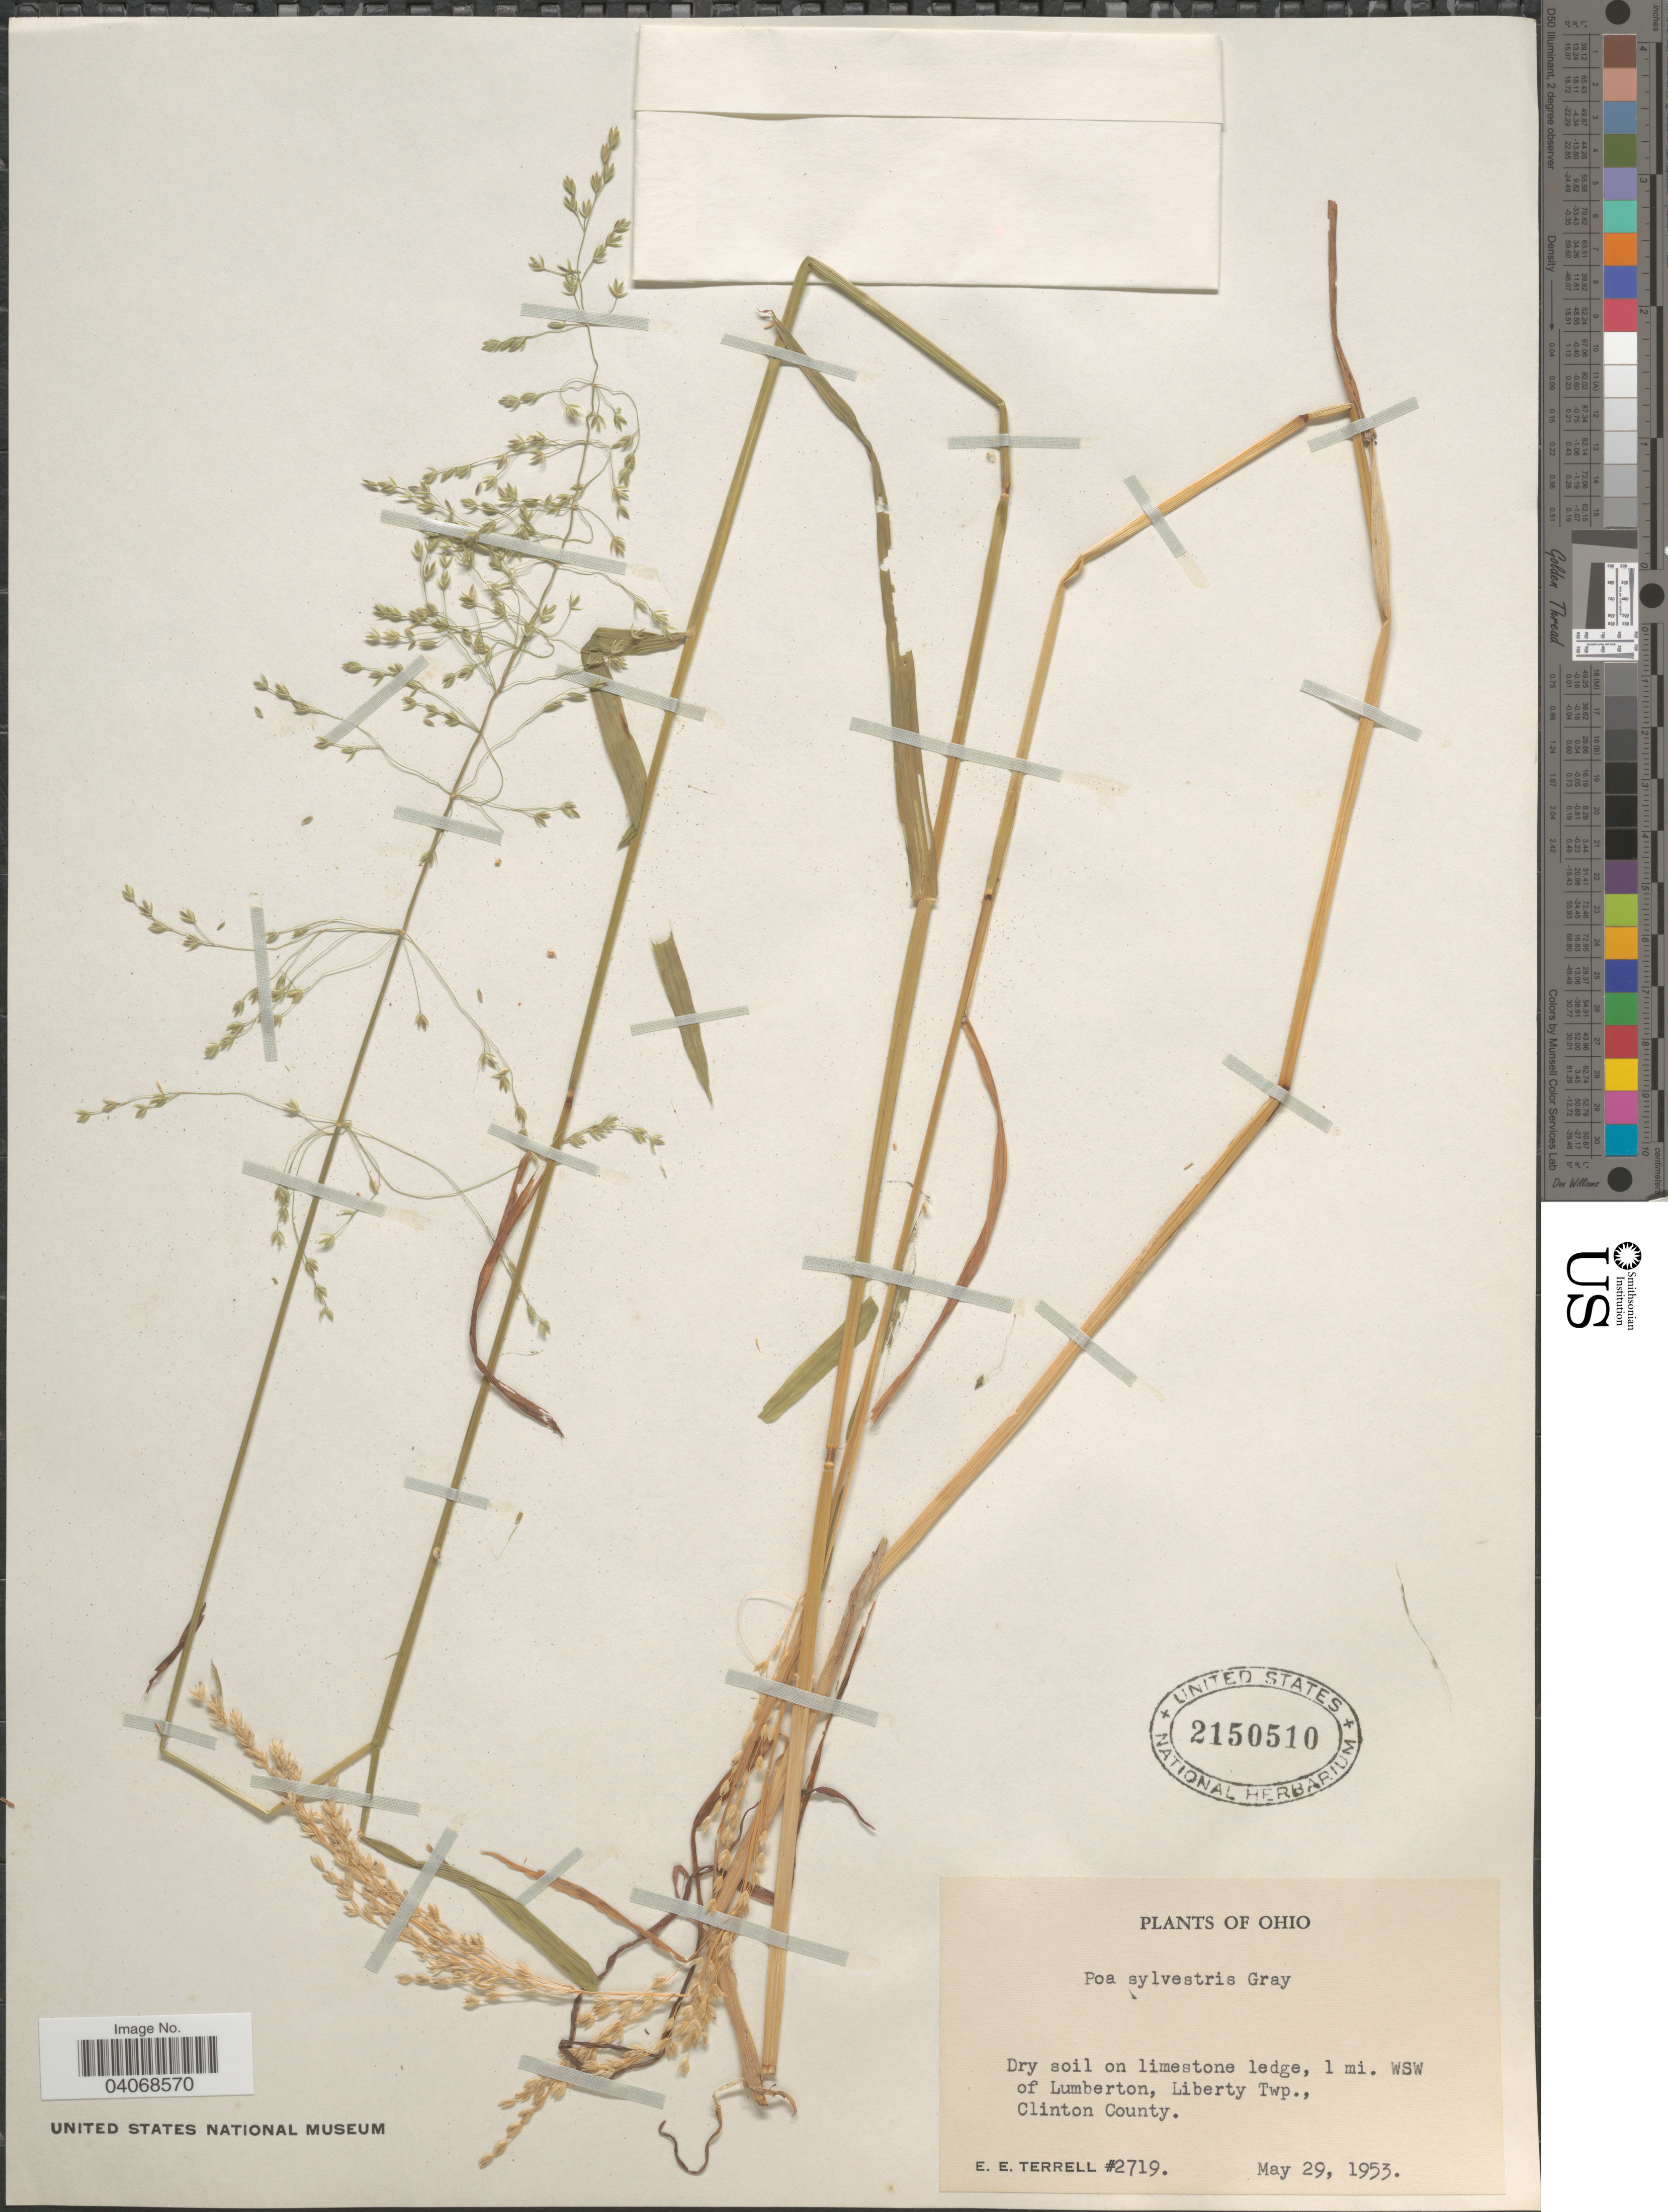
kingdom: Plantae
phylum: Tracheophyta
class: Liliopsida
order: Poales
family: Poaceae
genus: Poa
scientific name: Poa sylvestris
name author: A. Gray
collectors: E. E. Terrell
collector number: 2719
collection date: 1953-05-29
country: United States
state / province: Ohio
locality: Dry soil on limestone ledge, 1 mi. WSW of Lumberton, Liberty Twp., Clinton County.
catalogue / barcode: US 2150510